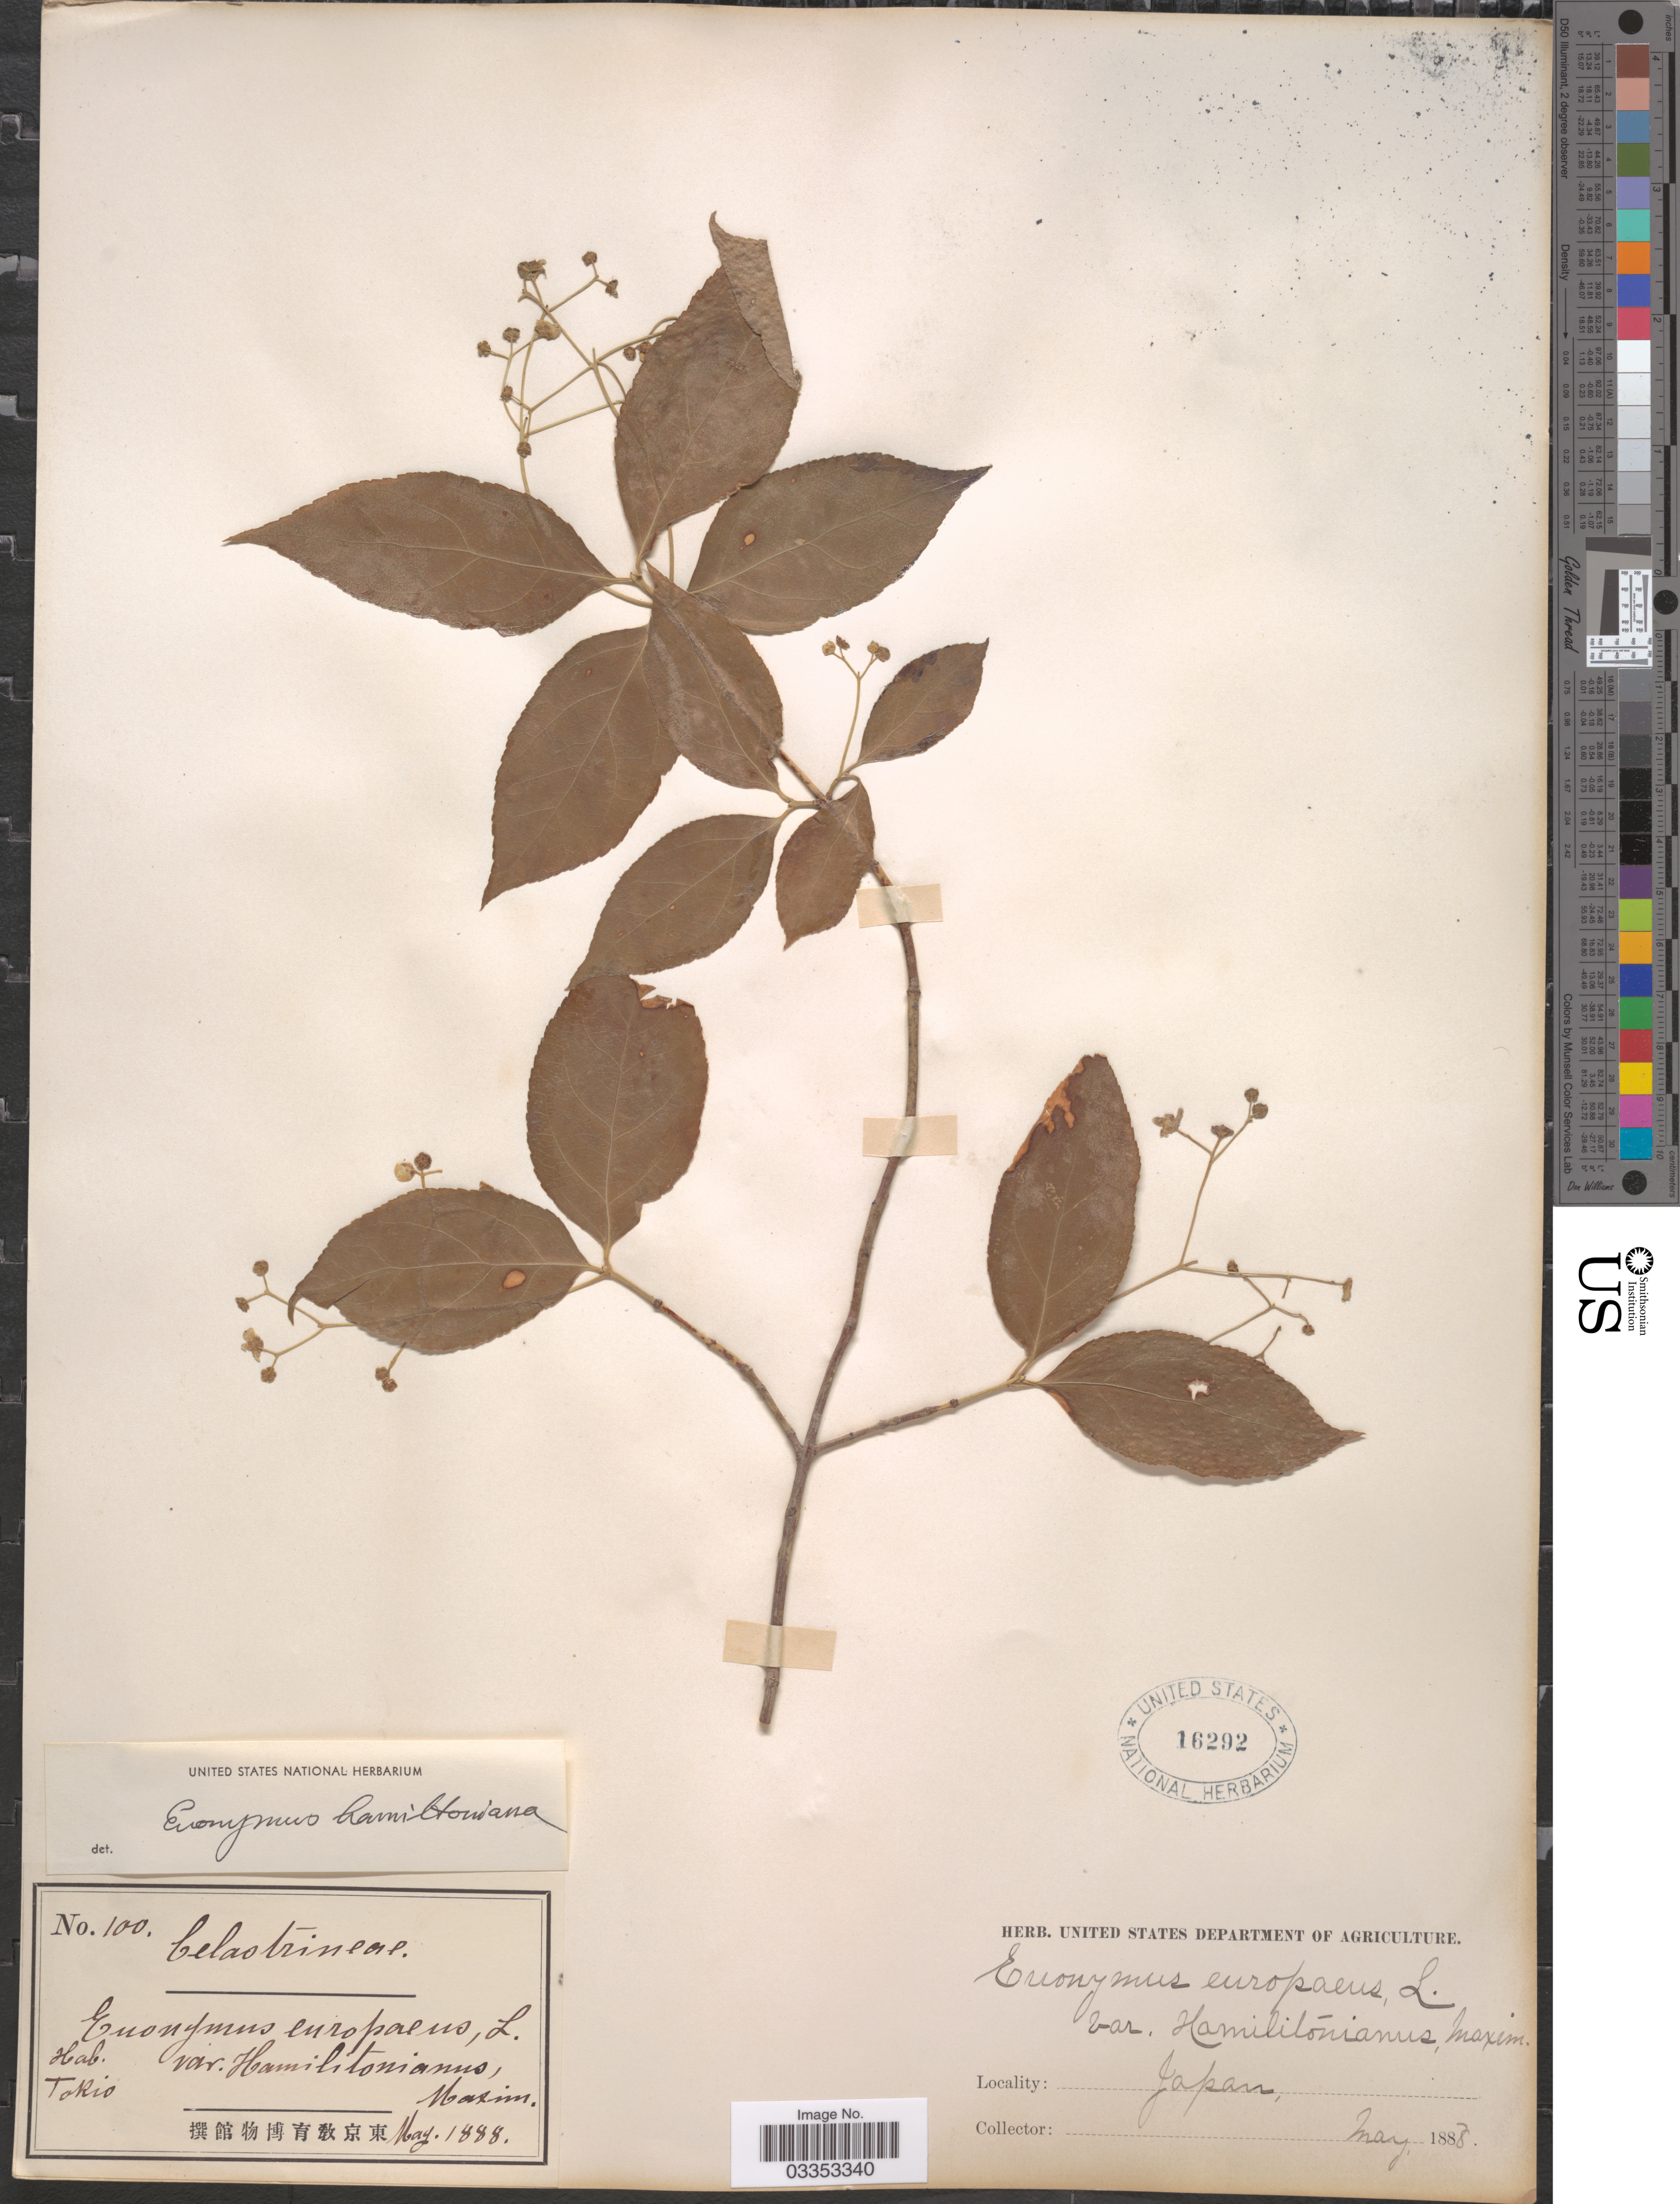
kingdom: Plantae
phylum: Tracheophyta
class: Magnoliopsida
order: Celastrales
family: Celastraceae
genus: Euonymus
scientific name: Euonymus hamiltonianus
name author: Wall.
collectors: ex herb. U. S. Department of Agriculture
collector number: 100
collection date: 1888-05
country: Japan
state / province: Tokyo, Federal City of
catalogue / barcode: US 16292